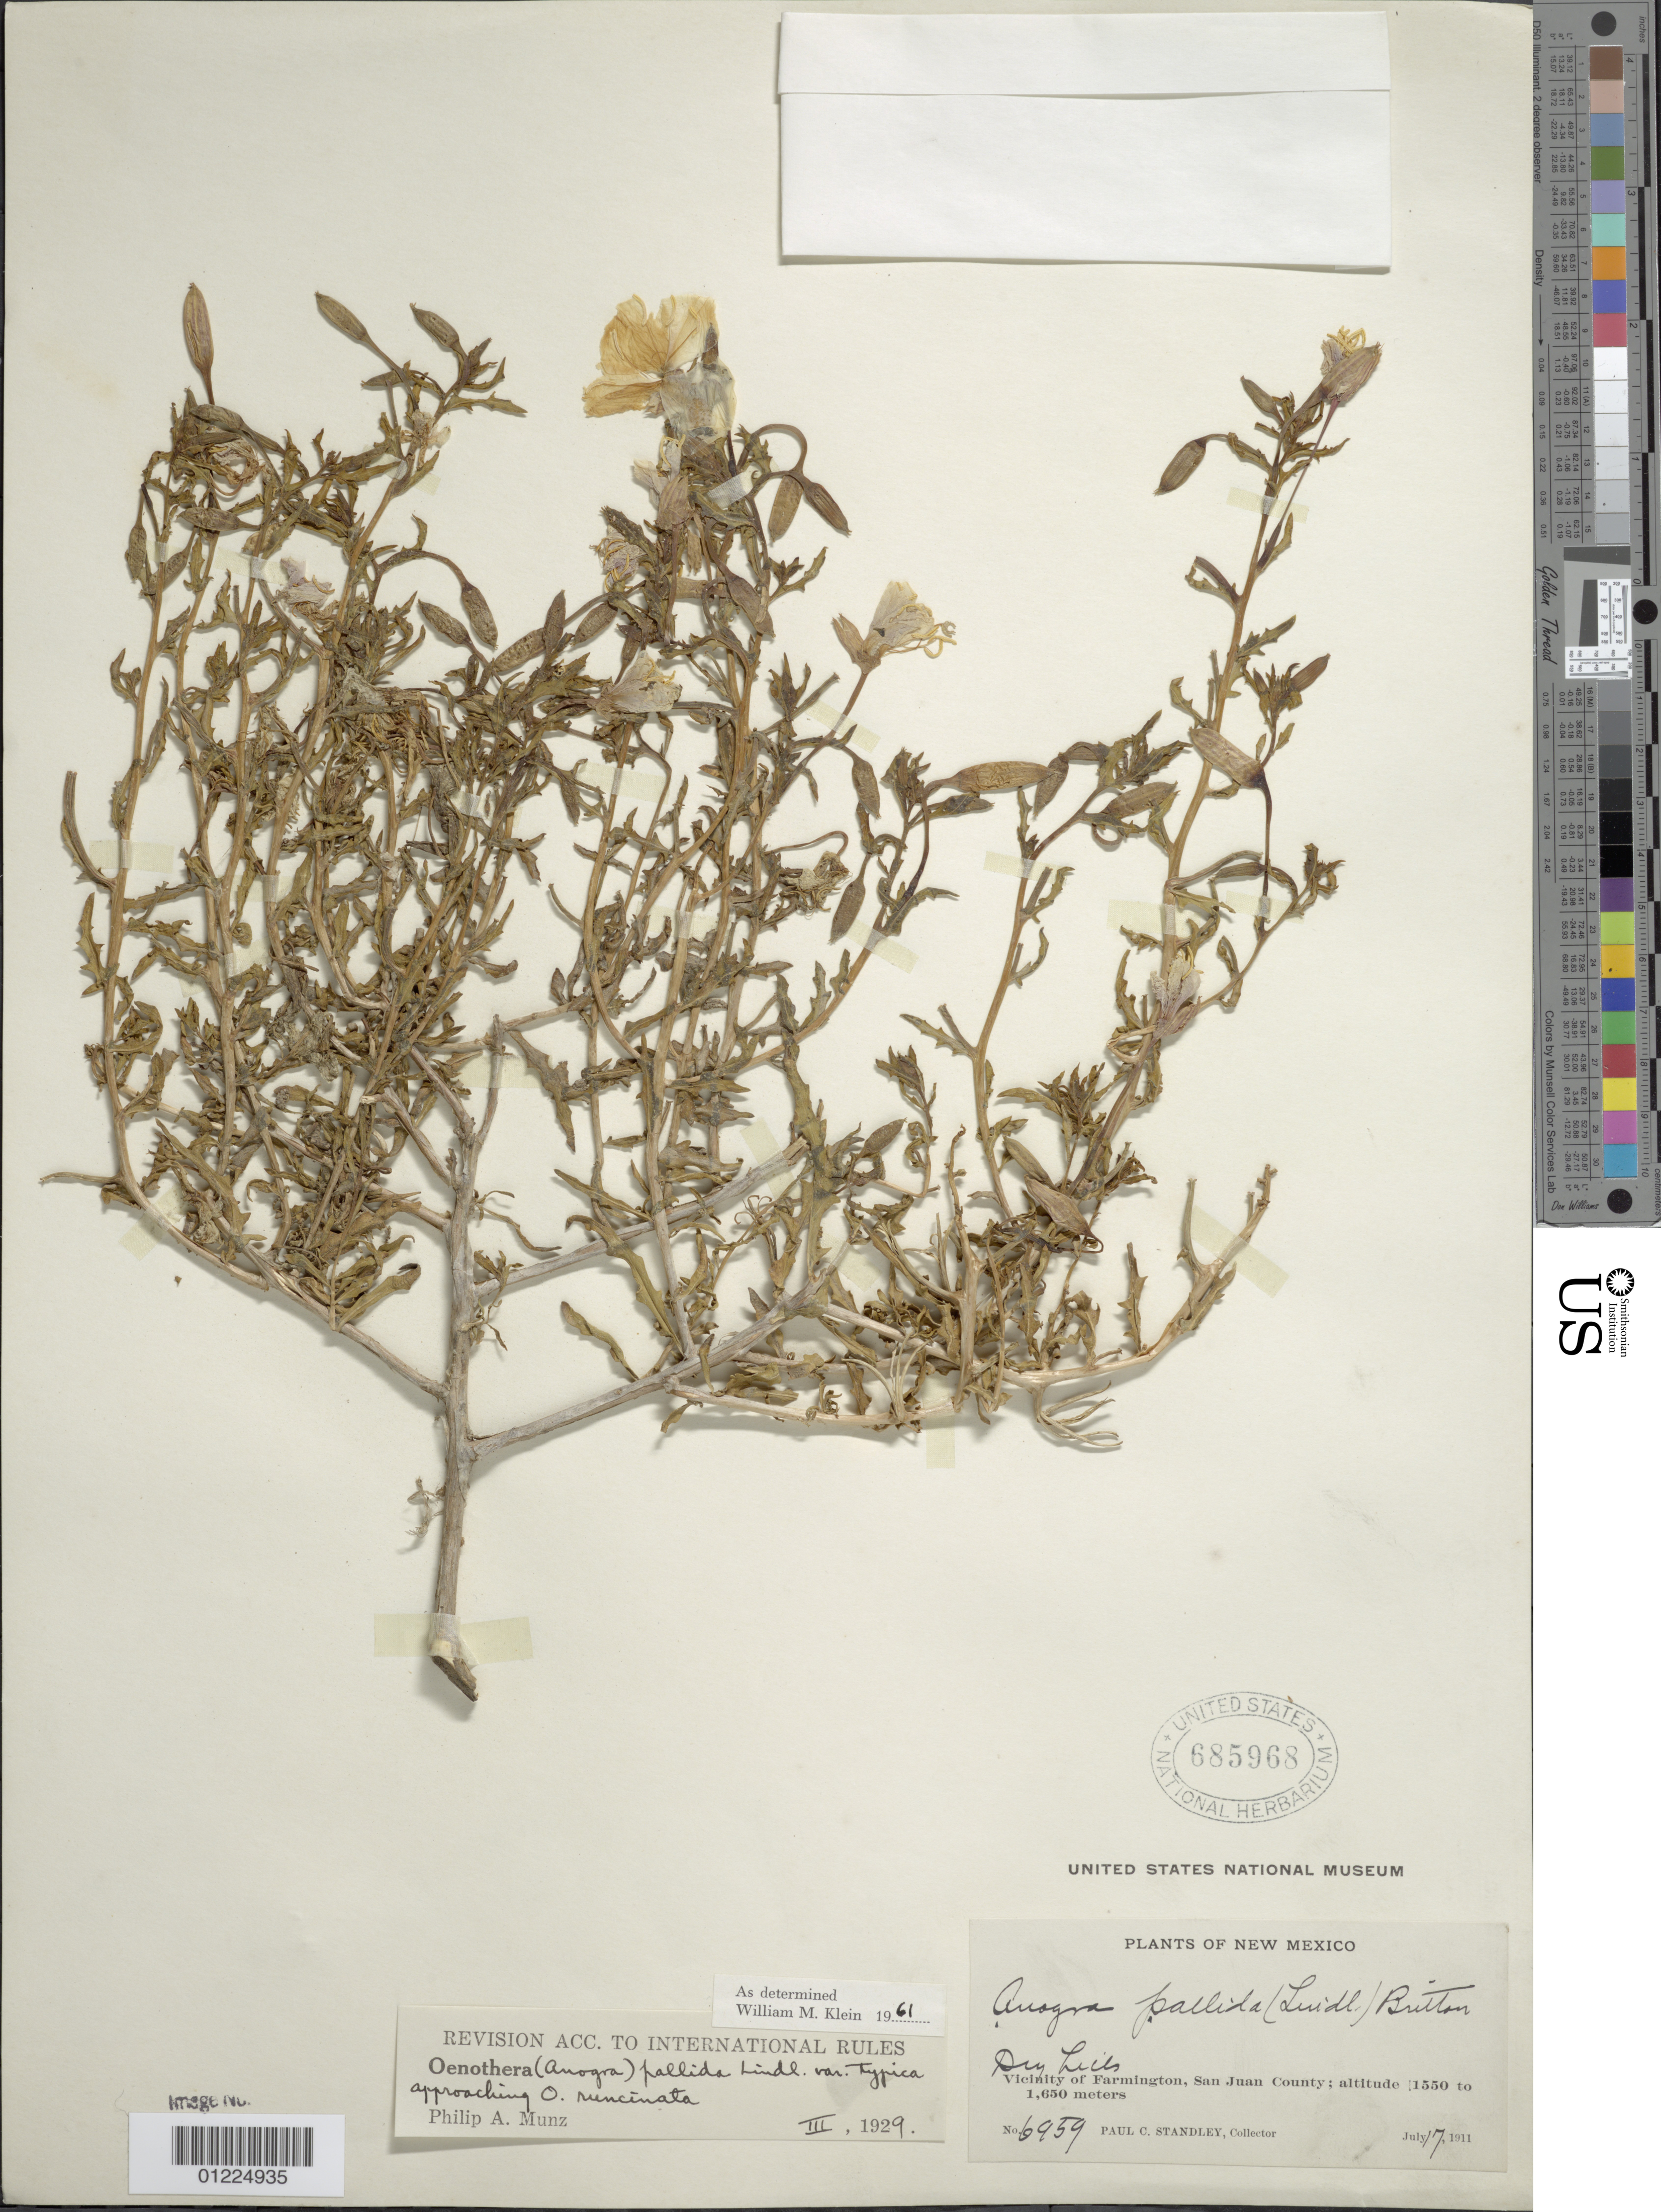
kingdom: Plantae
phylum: Tracheophyta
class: Magnoliopsida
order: Myrtales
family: Onagraceae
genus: Oenothera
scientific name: Oenothera pallida subsp. pallida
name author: Lindl.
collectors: P. C. Standley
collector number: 6959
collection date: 1911-07-17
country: United States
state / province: New Mexico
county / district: San Juan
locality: Vicinity of Farmington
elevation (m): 1550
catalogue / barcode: US 685968